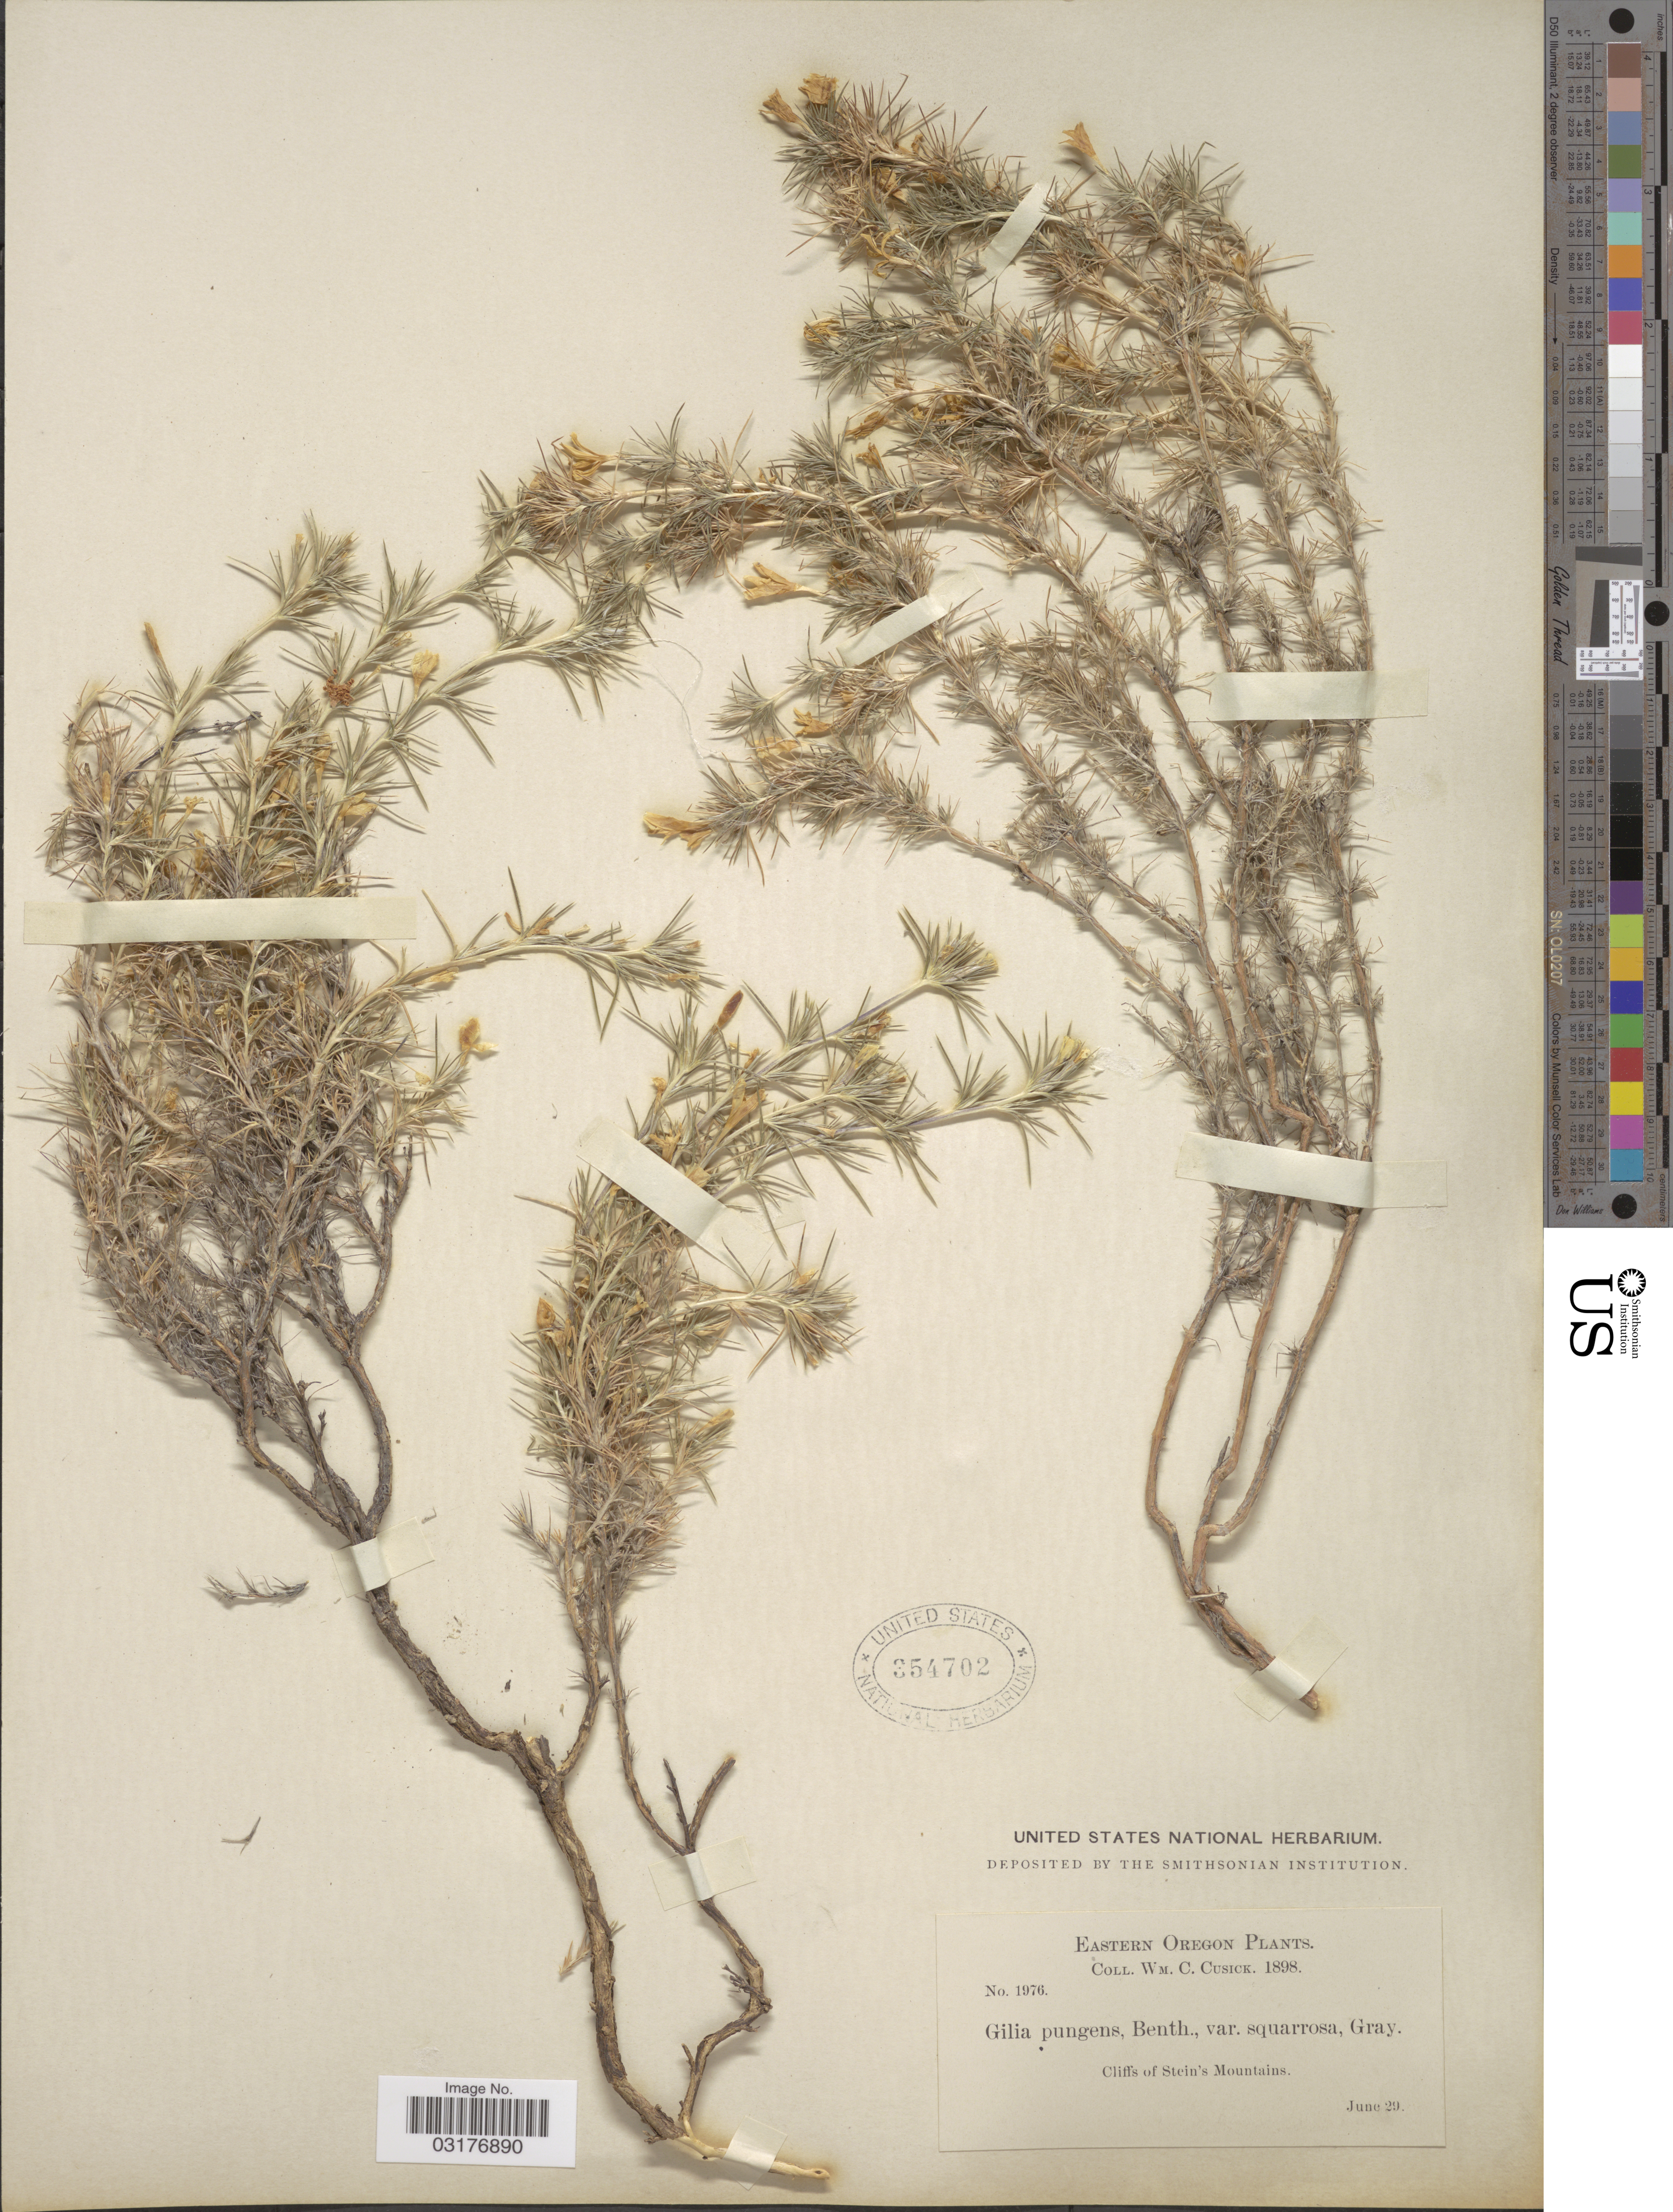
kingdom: Plantae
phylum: Tracheophyta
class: Magnoliopsida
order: Ericales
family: Polemoniaceae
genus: Linanthus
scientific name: Linanthus pungens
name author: (Torr.) J.M. Porter & L.A. Johnson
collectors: W. C. Cusick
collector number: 1976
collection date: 1898-06-29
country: United States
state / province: Oregon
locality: Eastern Oregon. Cliffs of Stein's Mountains.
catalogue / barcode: US 354702